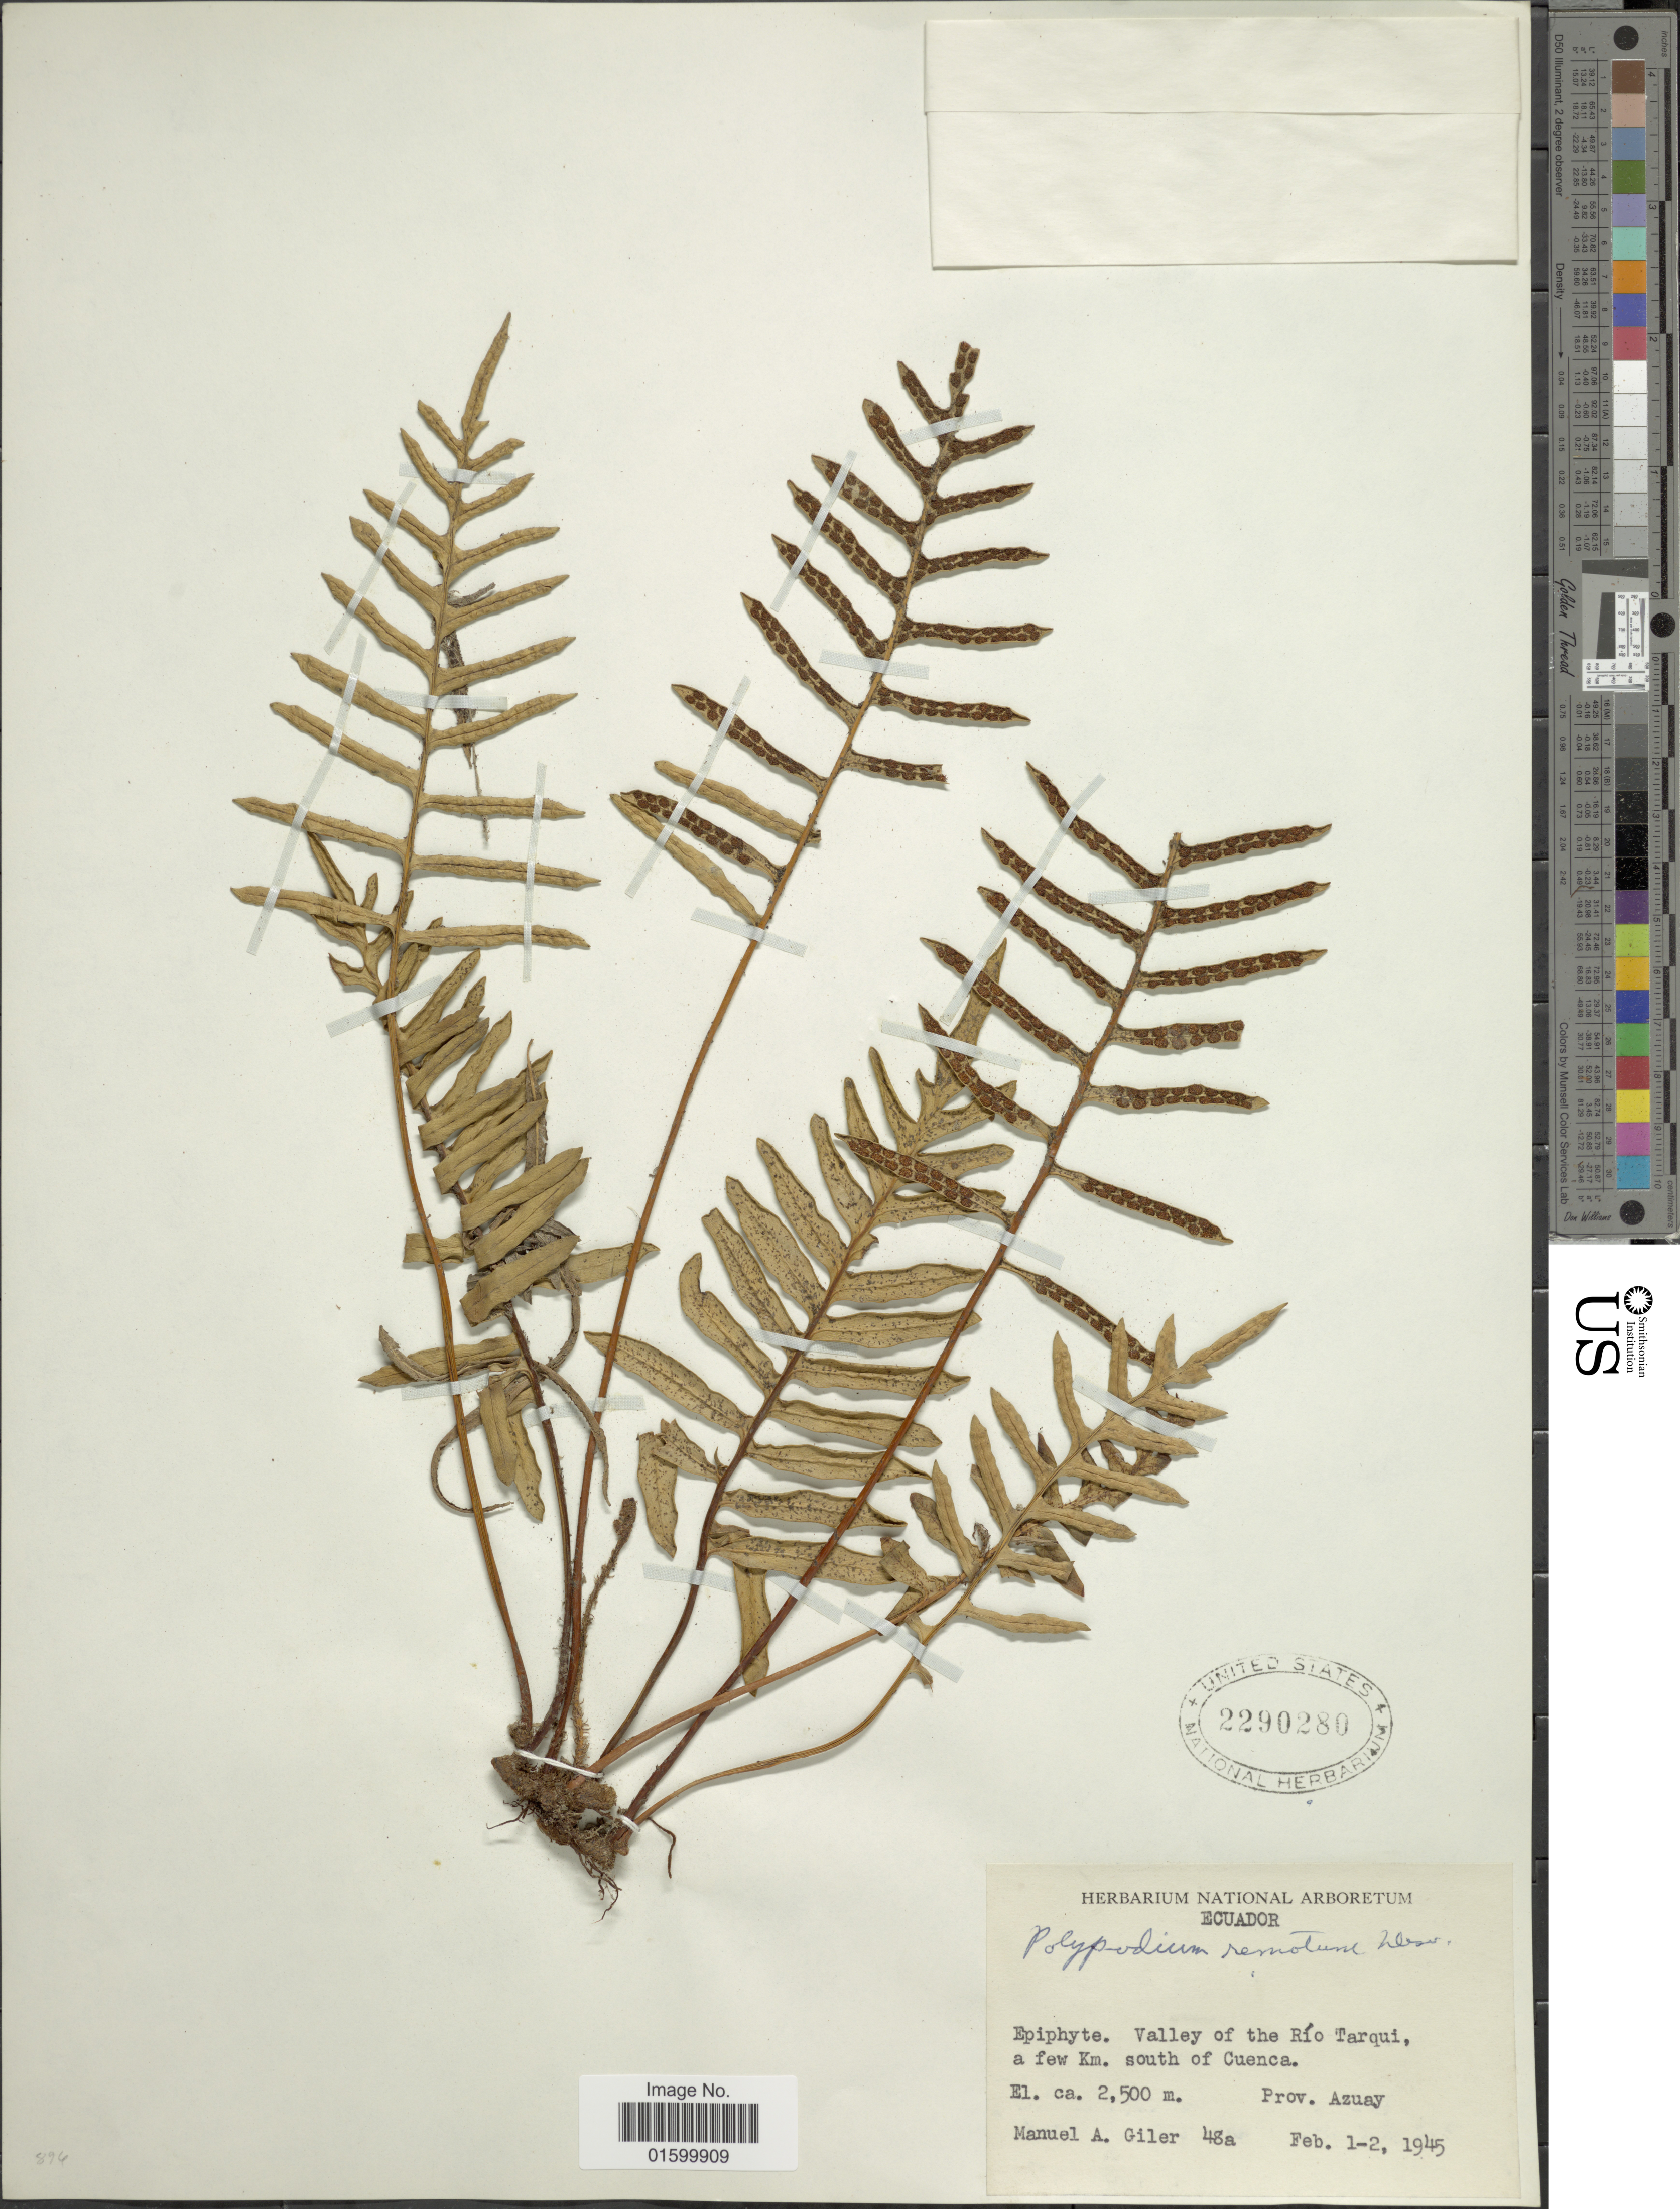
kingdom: Plantae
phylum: Tracheophyta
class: Polypodiopsida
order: Polypodiales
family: Polypodiaceae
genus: Pleopeltis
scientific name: Pleopeltis remota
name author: (Desv.) A.R. Sm.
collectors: M. Gíler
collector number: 48a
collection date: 1945-02-01/1945-02-02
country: Ecuador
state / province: Azuay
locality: Valley of the Rio Tarqui, a few km south of Cuenca, Prov. Azuay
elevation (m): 2500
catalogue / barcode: US 2290280